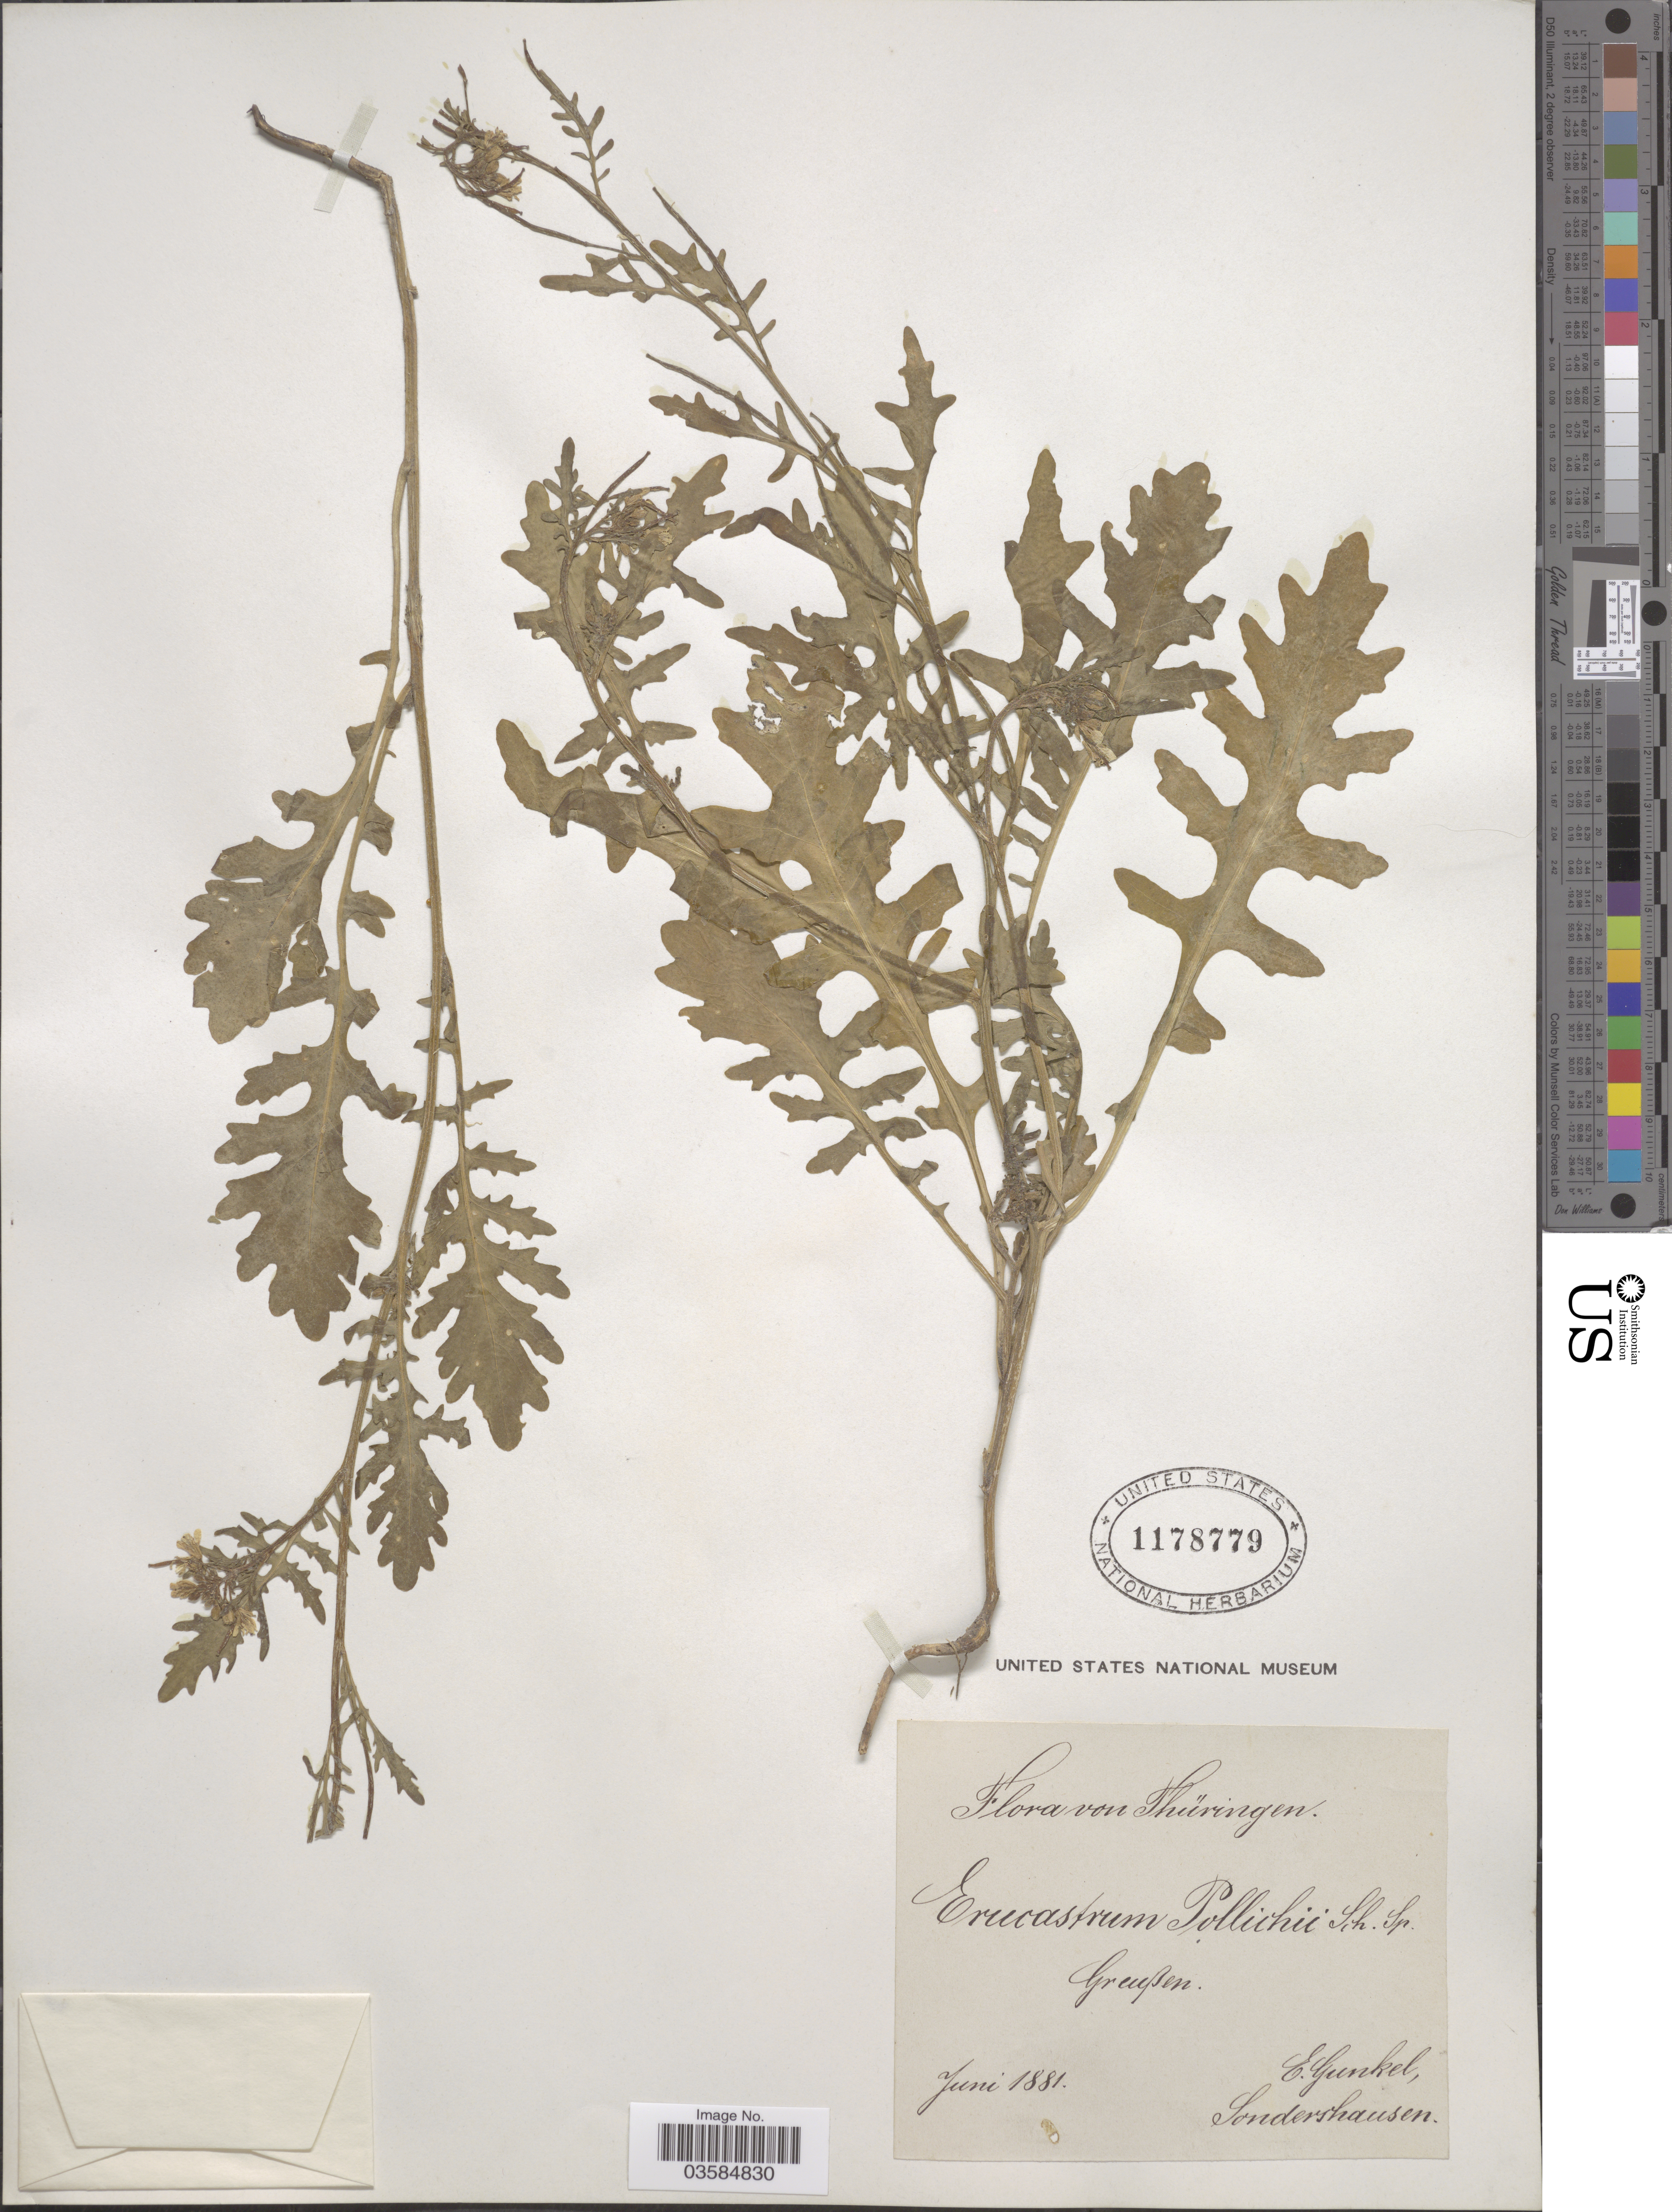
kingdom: Plantae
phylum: Tracheophyta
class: Magnoliopsida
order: Brassicales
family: Brassicaceae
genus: Erucastrum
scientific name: Erucastrum pollichii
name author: Schimp. & Spenn.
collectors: E. Gunkel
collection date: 1881-06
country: Germany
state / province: Thuringia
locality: Greussen.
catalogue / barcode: US 1178779